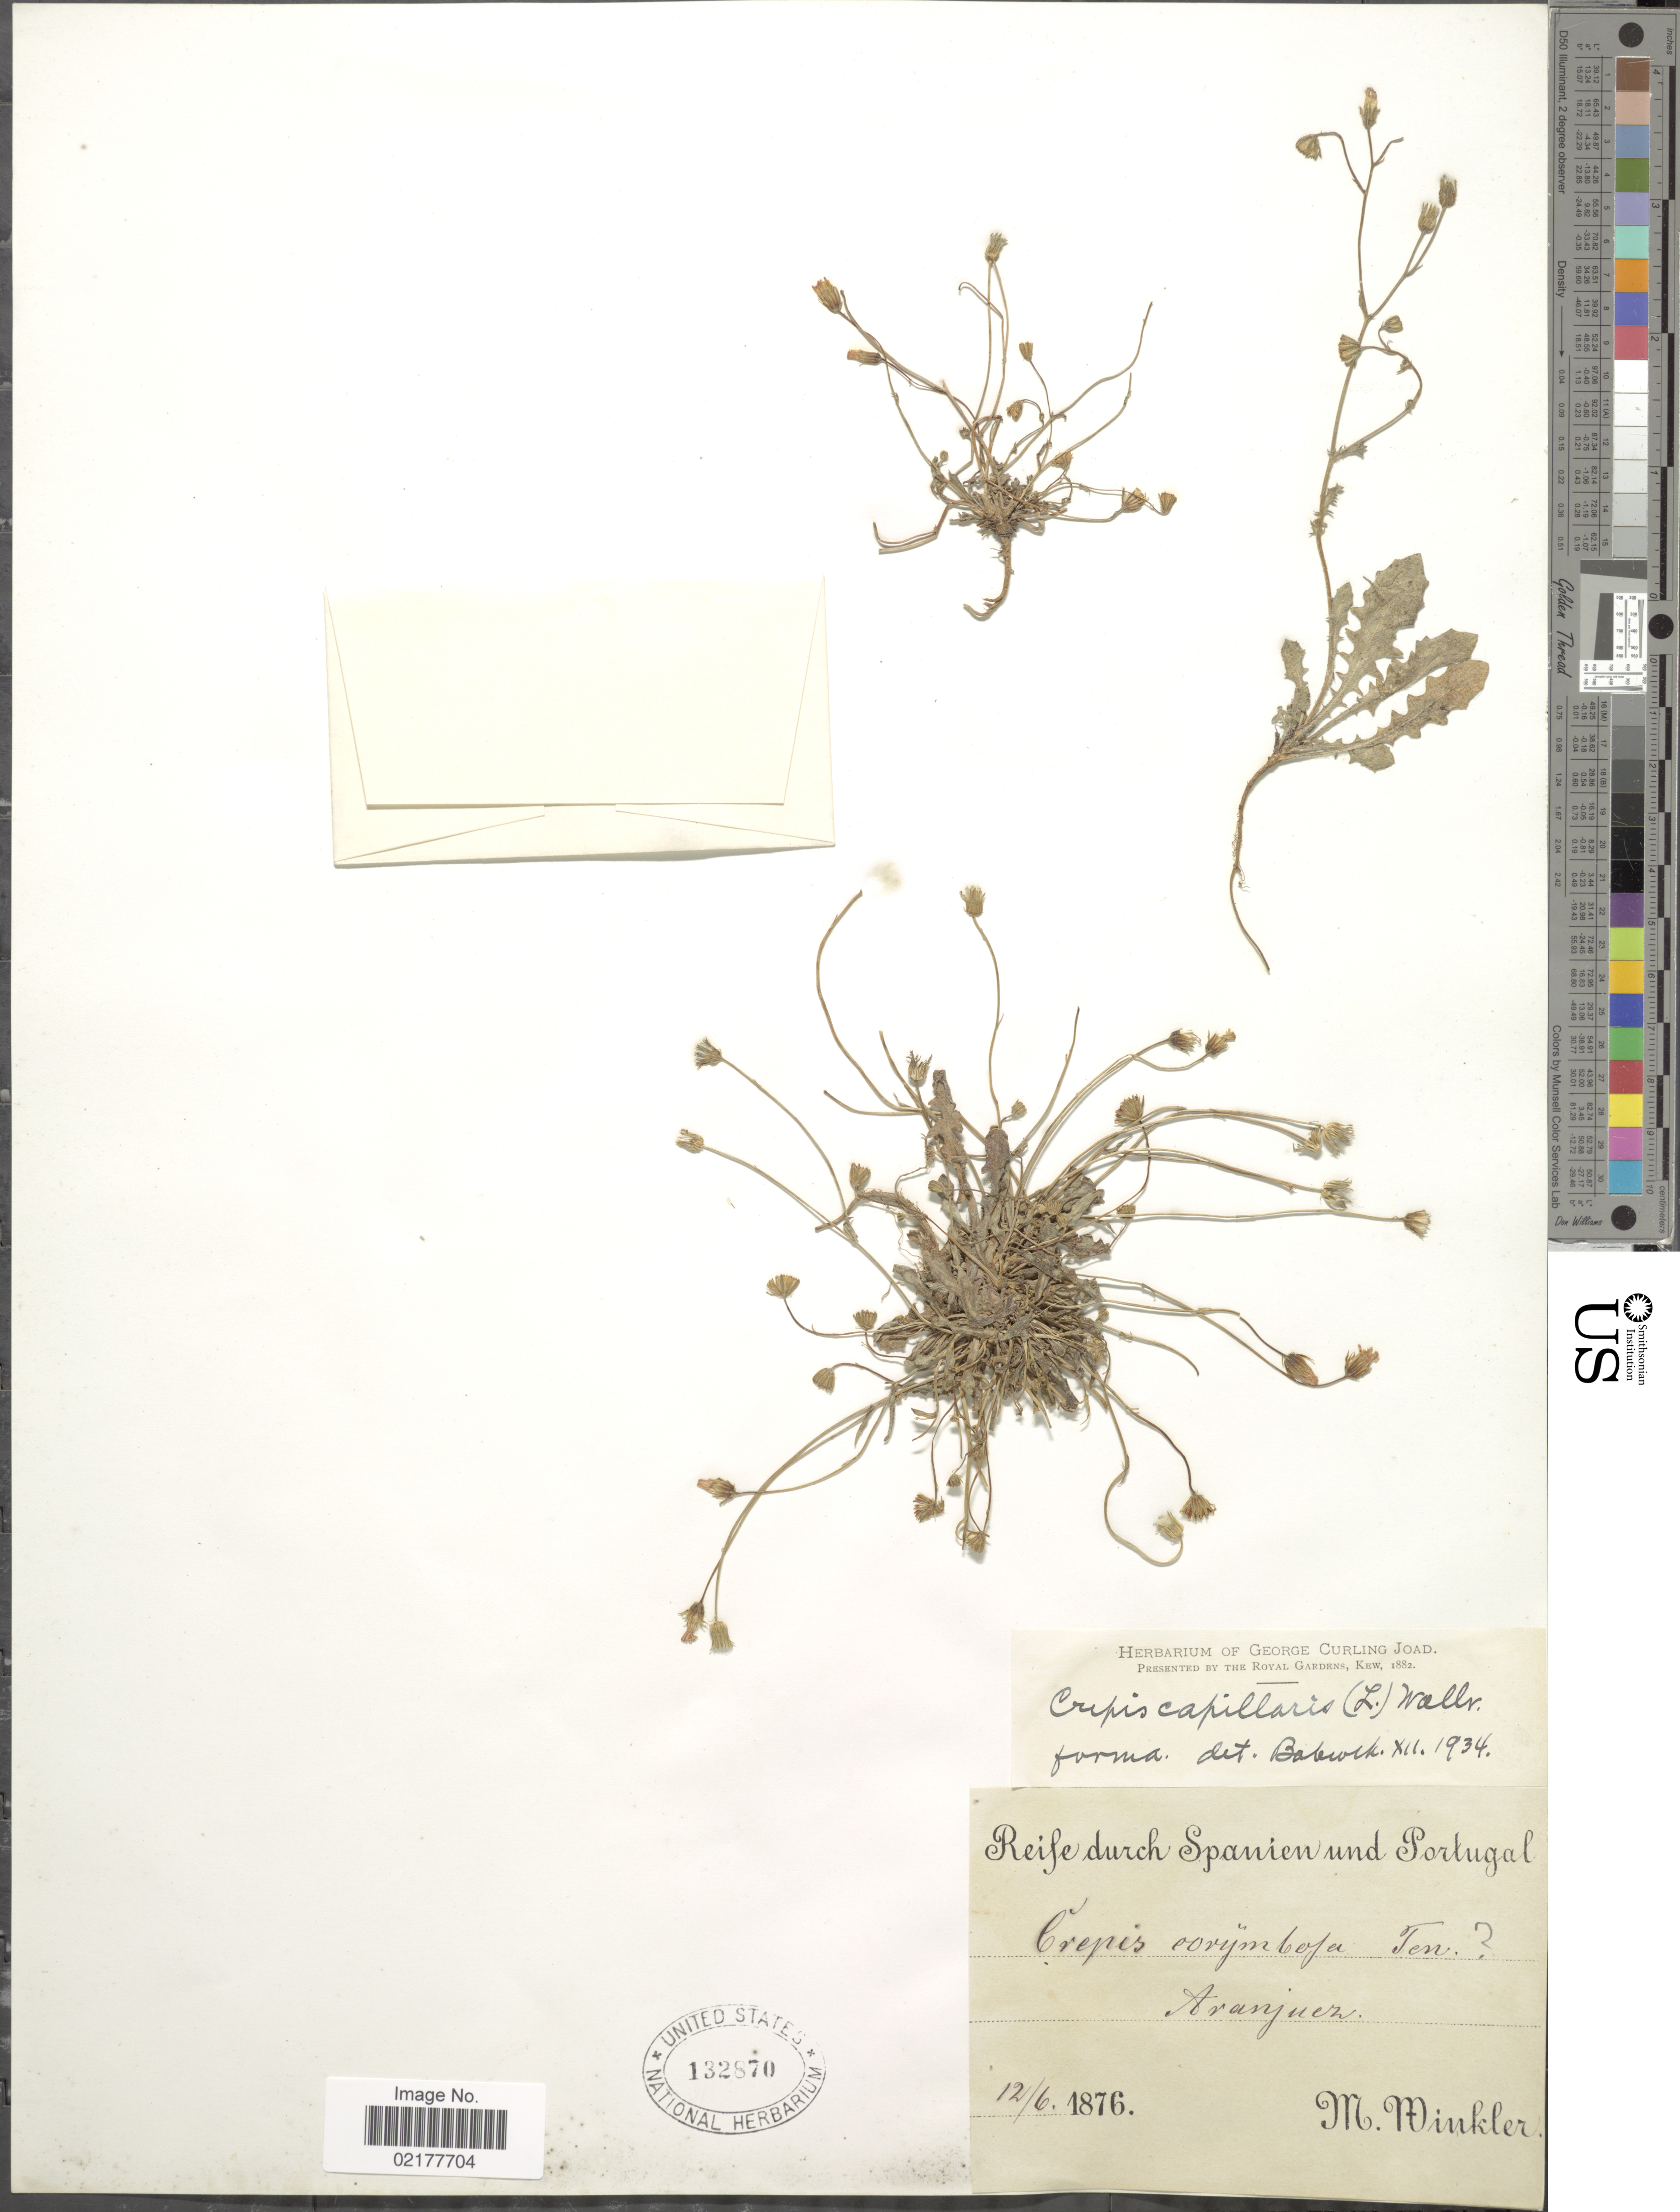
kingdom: Plantae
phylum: Tracheophyta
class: Magnoliopsida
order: Asterales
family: Asteraceae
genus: Crepis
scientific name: Crepis capillaris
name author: (L.) Wallr.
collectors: M. Winkler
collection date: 1876-06-12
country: Spain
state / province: Madrid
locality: Aranjuez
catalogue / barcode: US 132870